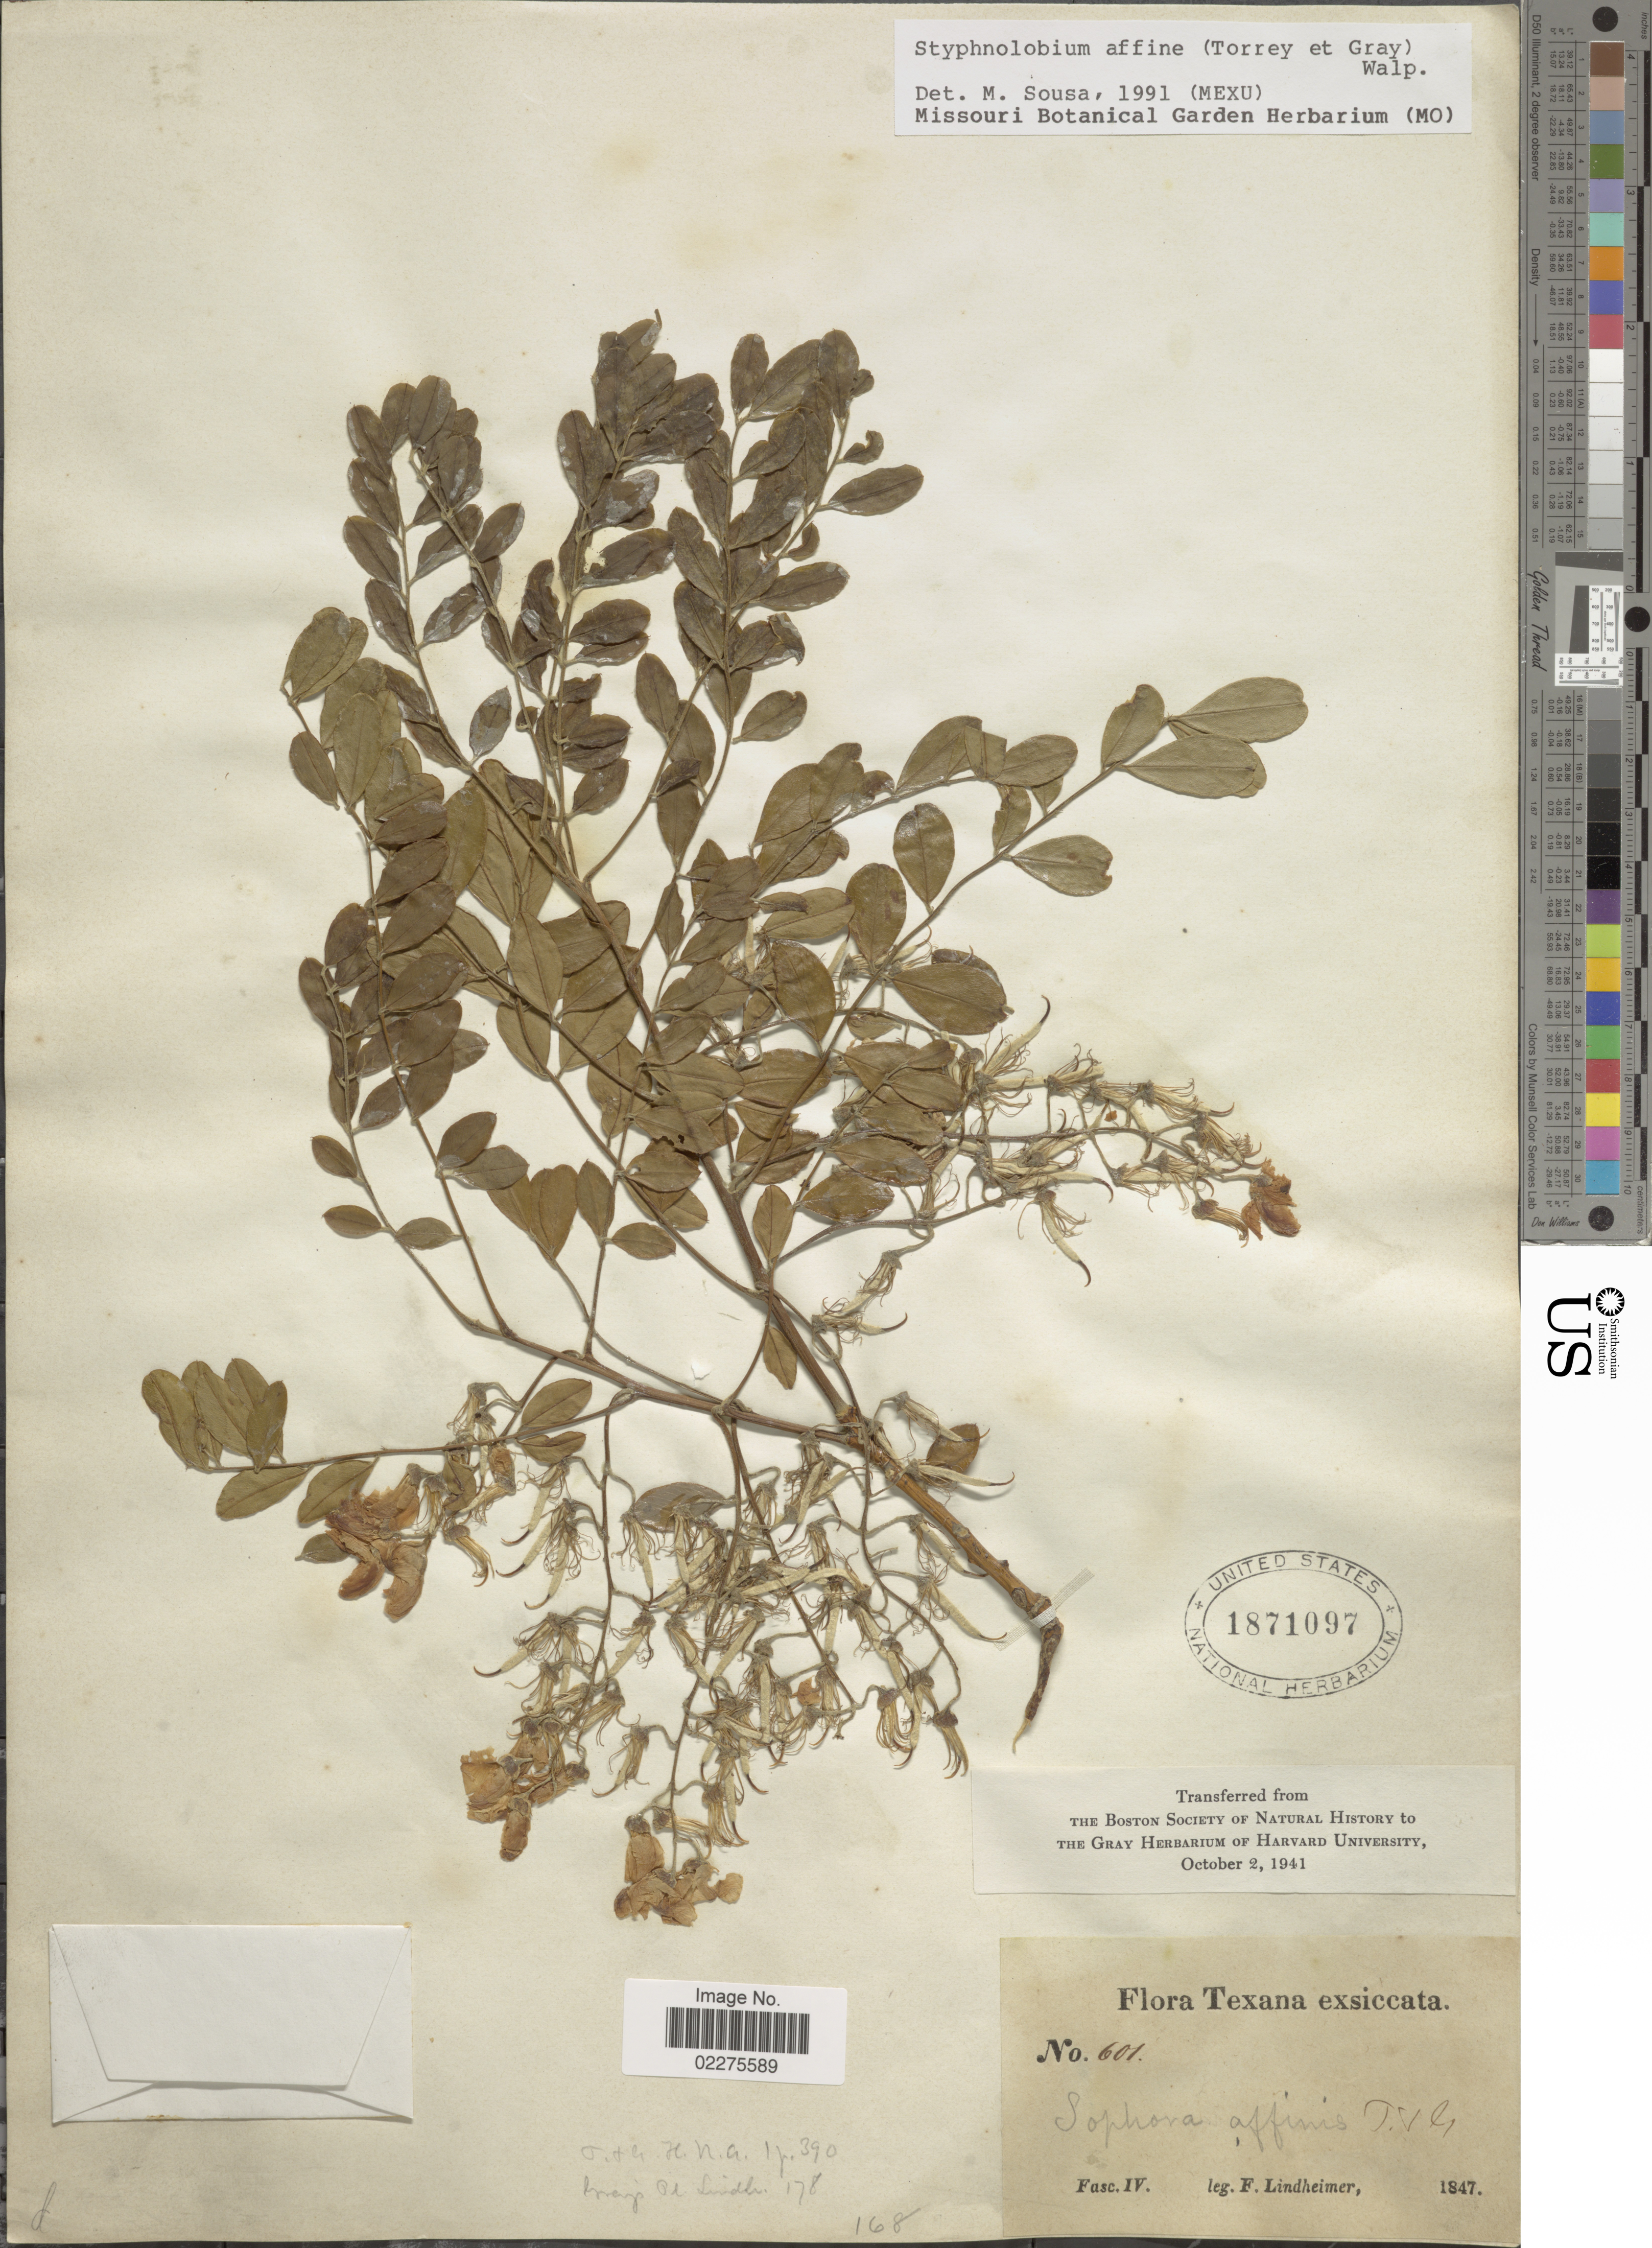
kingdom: Plantae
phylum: Tracheophyta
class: Magnoliopsida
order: Fabales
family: Fabaceae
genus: Styphnolobium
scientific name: Styphnolobium affine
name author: (Torr. & A. Gray) Walp.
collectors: F. Lindheimer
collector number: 601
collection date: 1847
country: United States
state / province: Texas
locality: Fasc. IV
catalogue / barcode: US 1871097